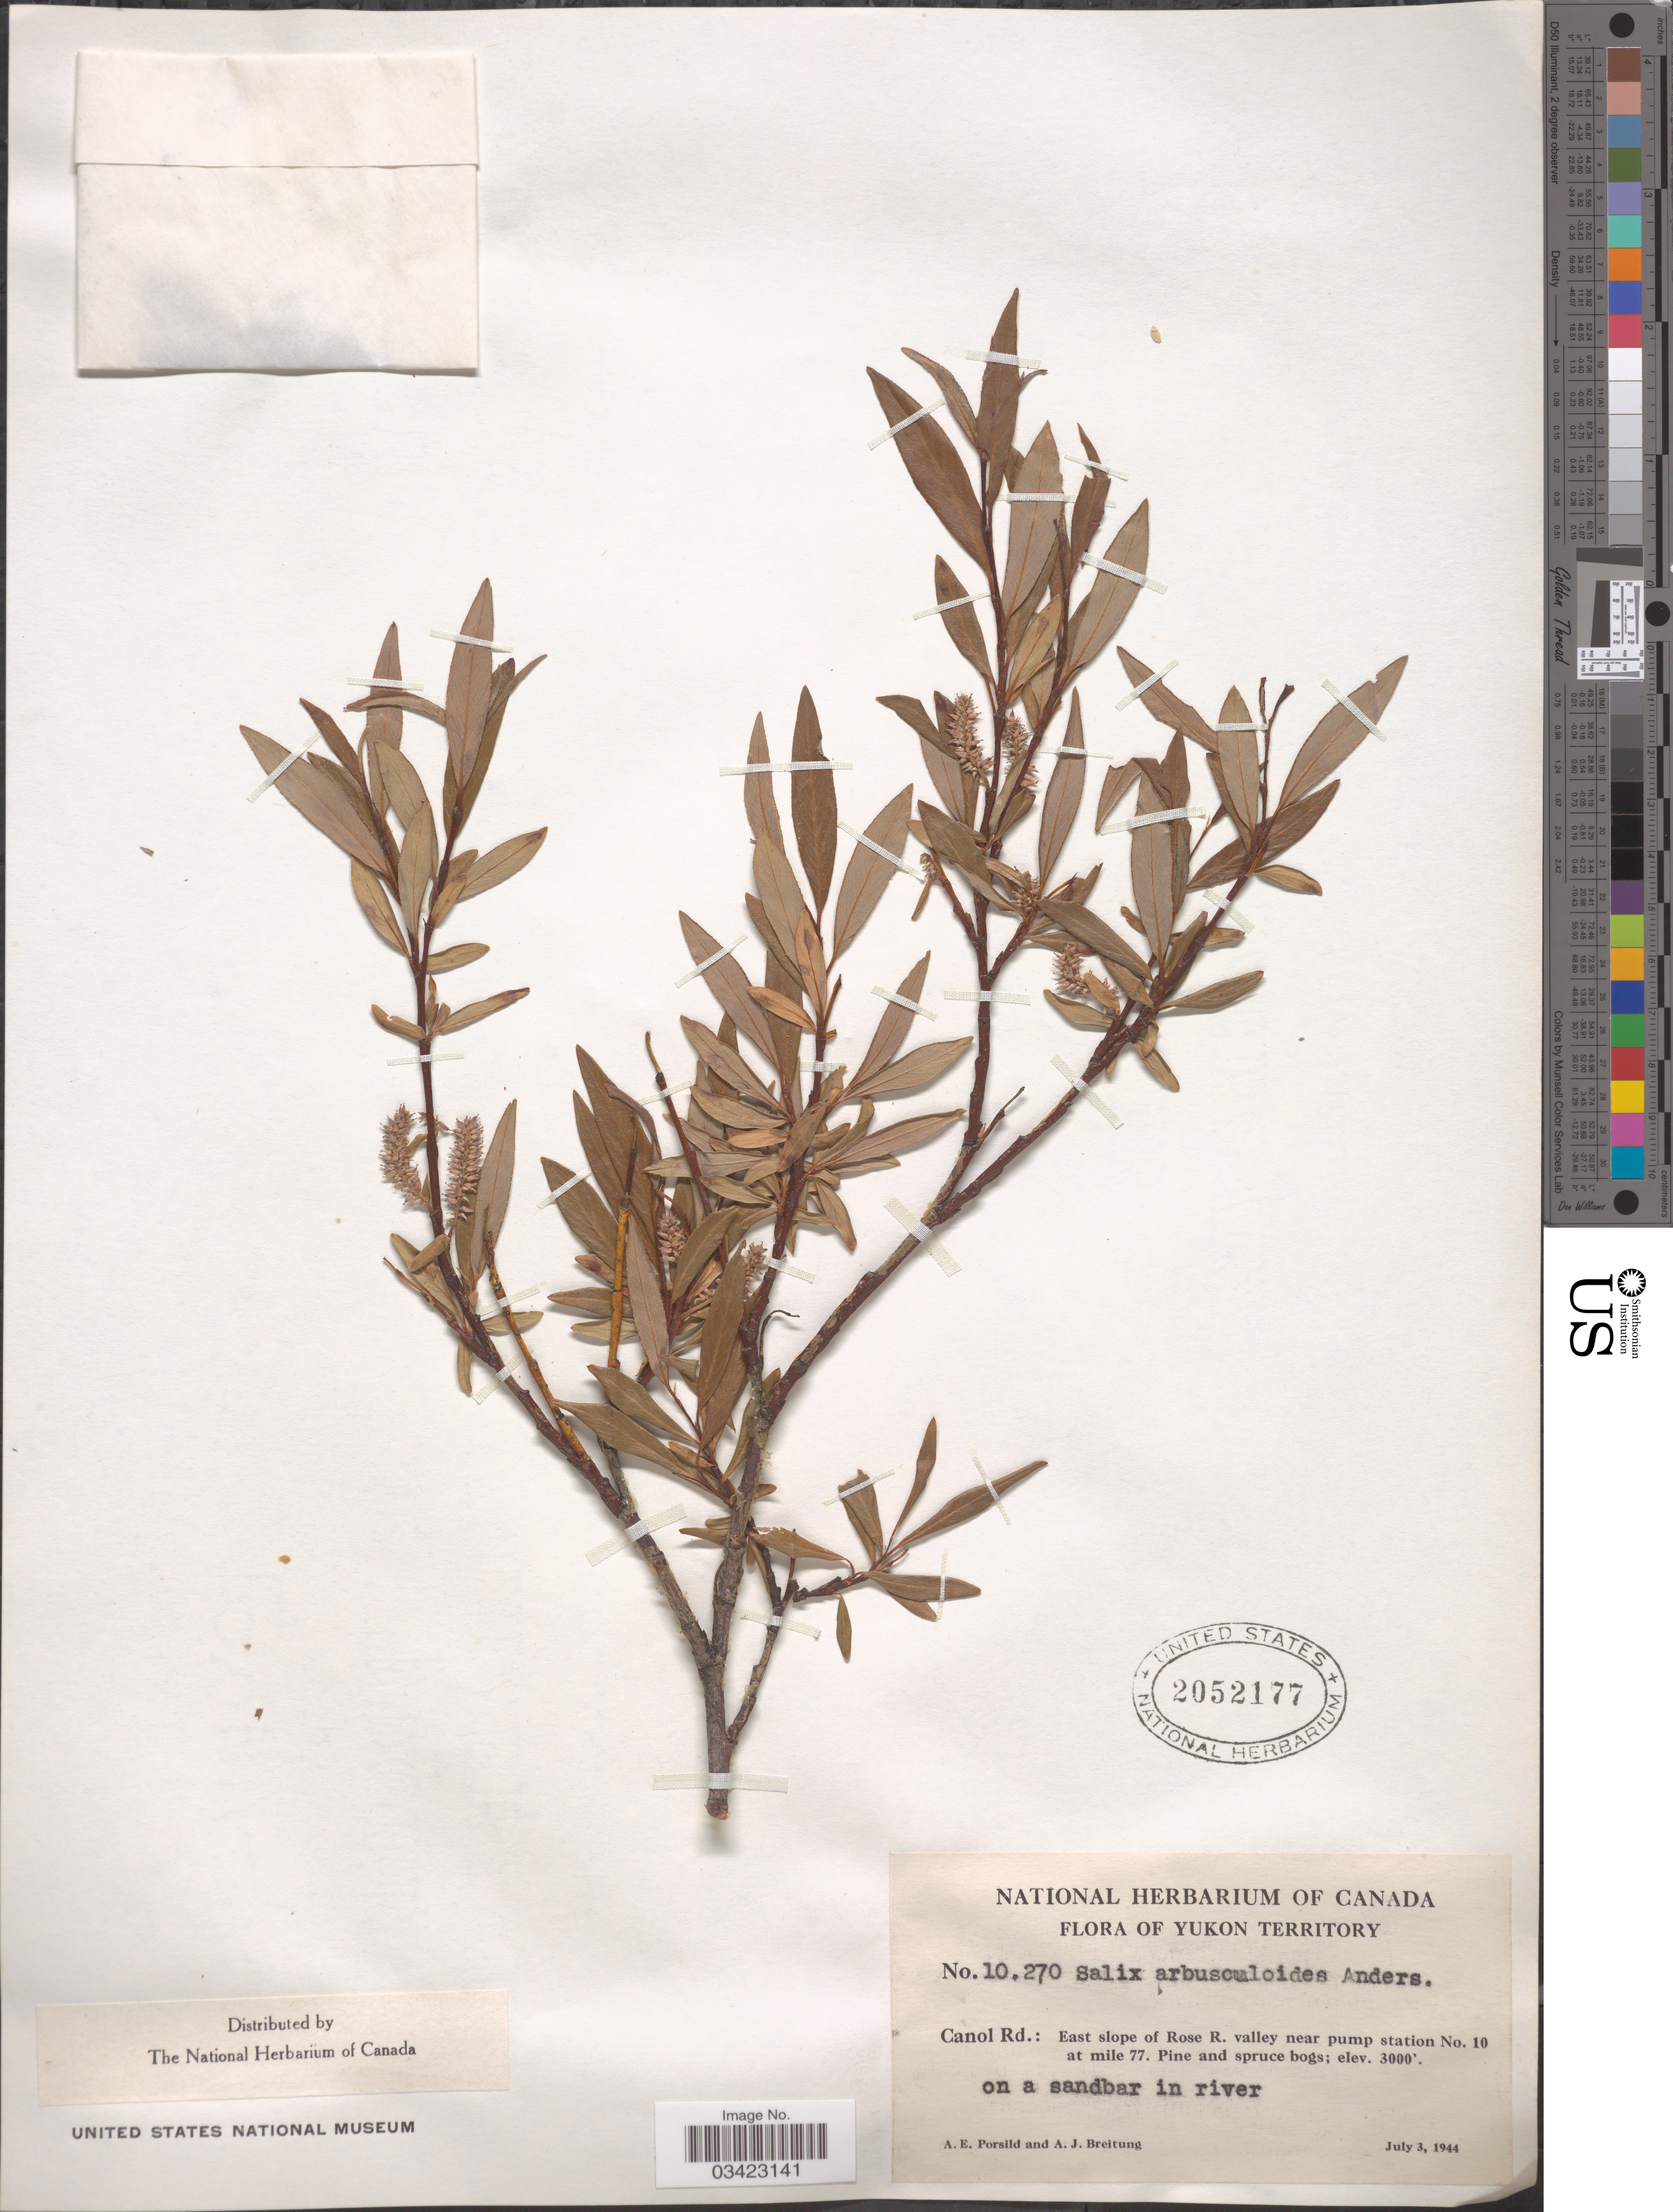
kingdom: Plantae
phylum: Tracheophyta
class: Magnoliopsida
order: Malpighiales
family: Salicaceae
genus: Salix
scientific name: Salix arbusculoides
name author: Andersson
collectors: A. E. Porsild & A. Breitung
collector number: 10270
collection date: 1944-07-03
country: Canada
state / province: Yukon Territory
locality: Canol Rd.: East slope of Rose R. valley near pump station No. 10 at mile 77. On a sandbar in river.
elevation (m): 914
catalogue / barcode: US 2052177